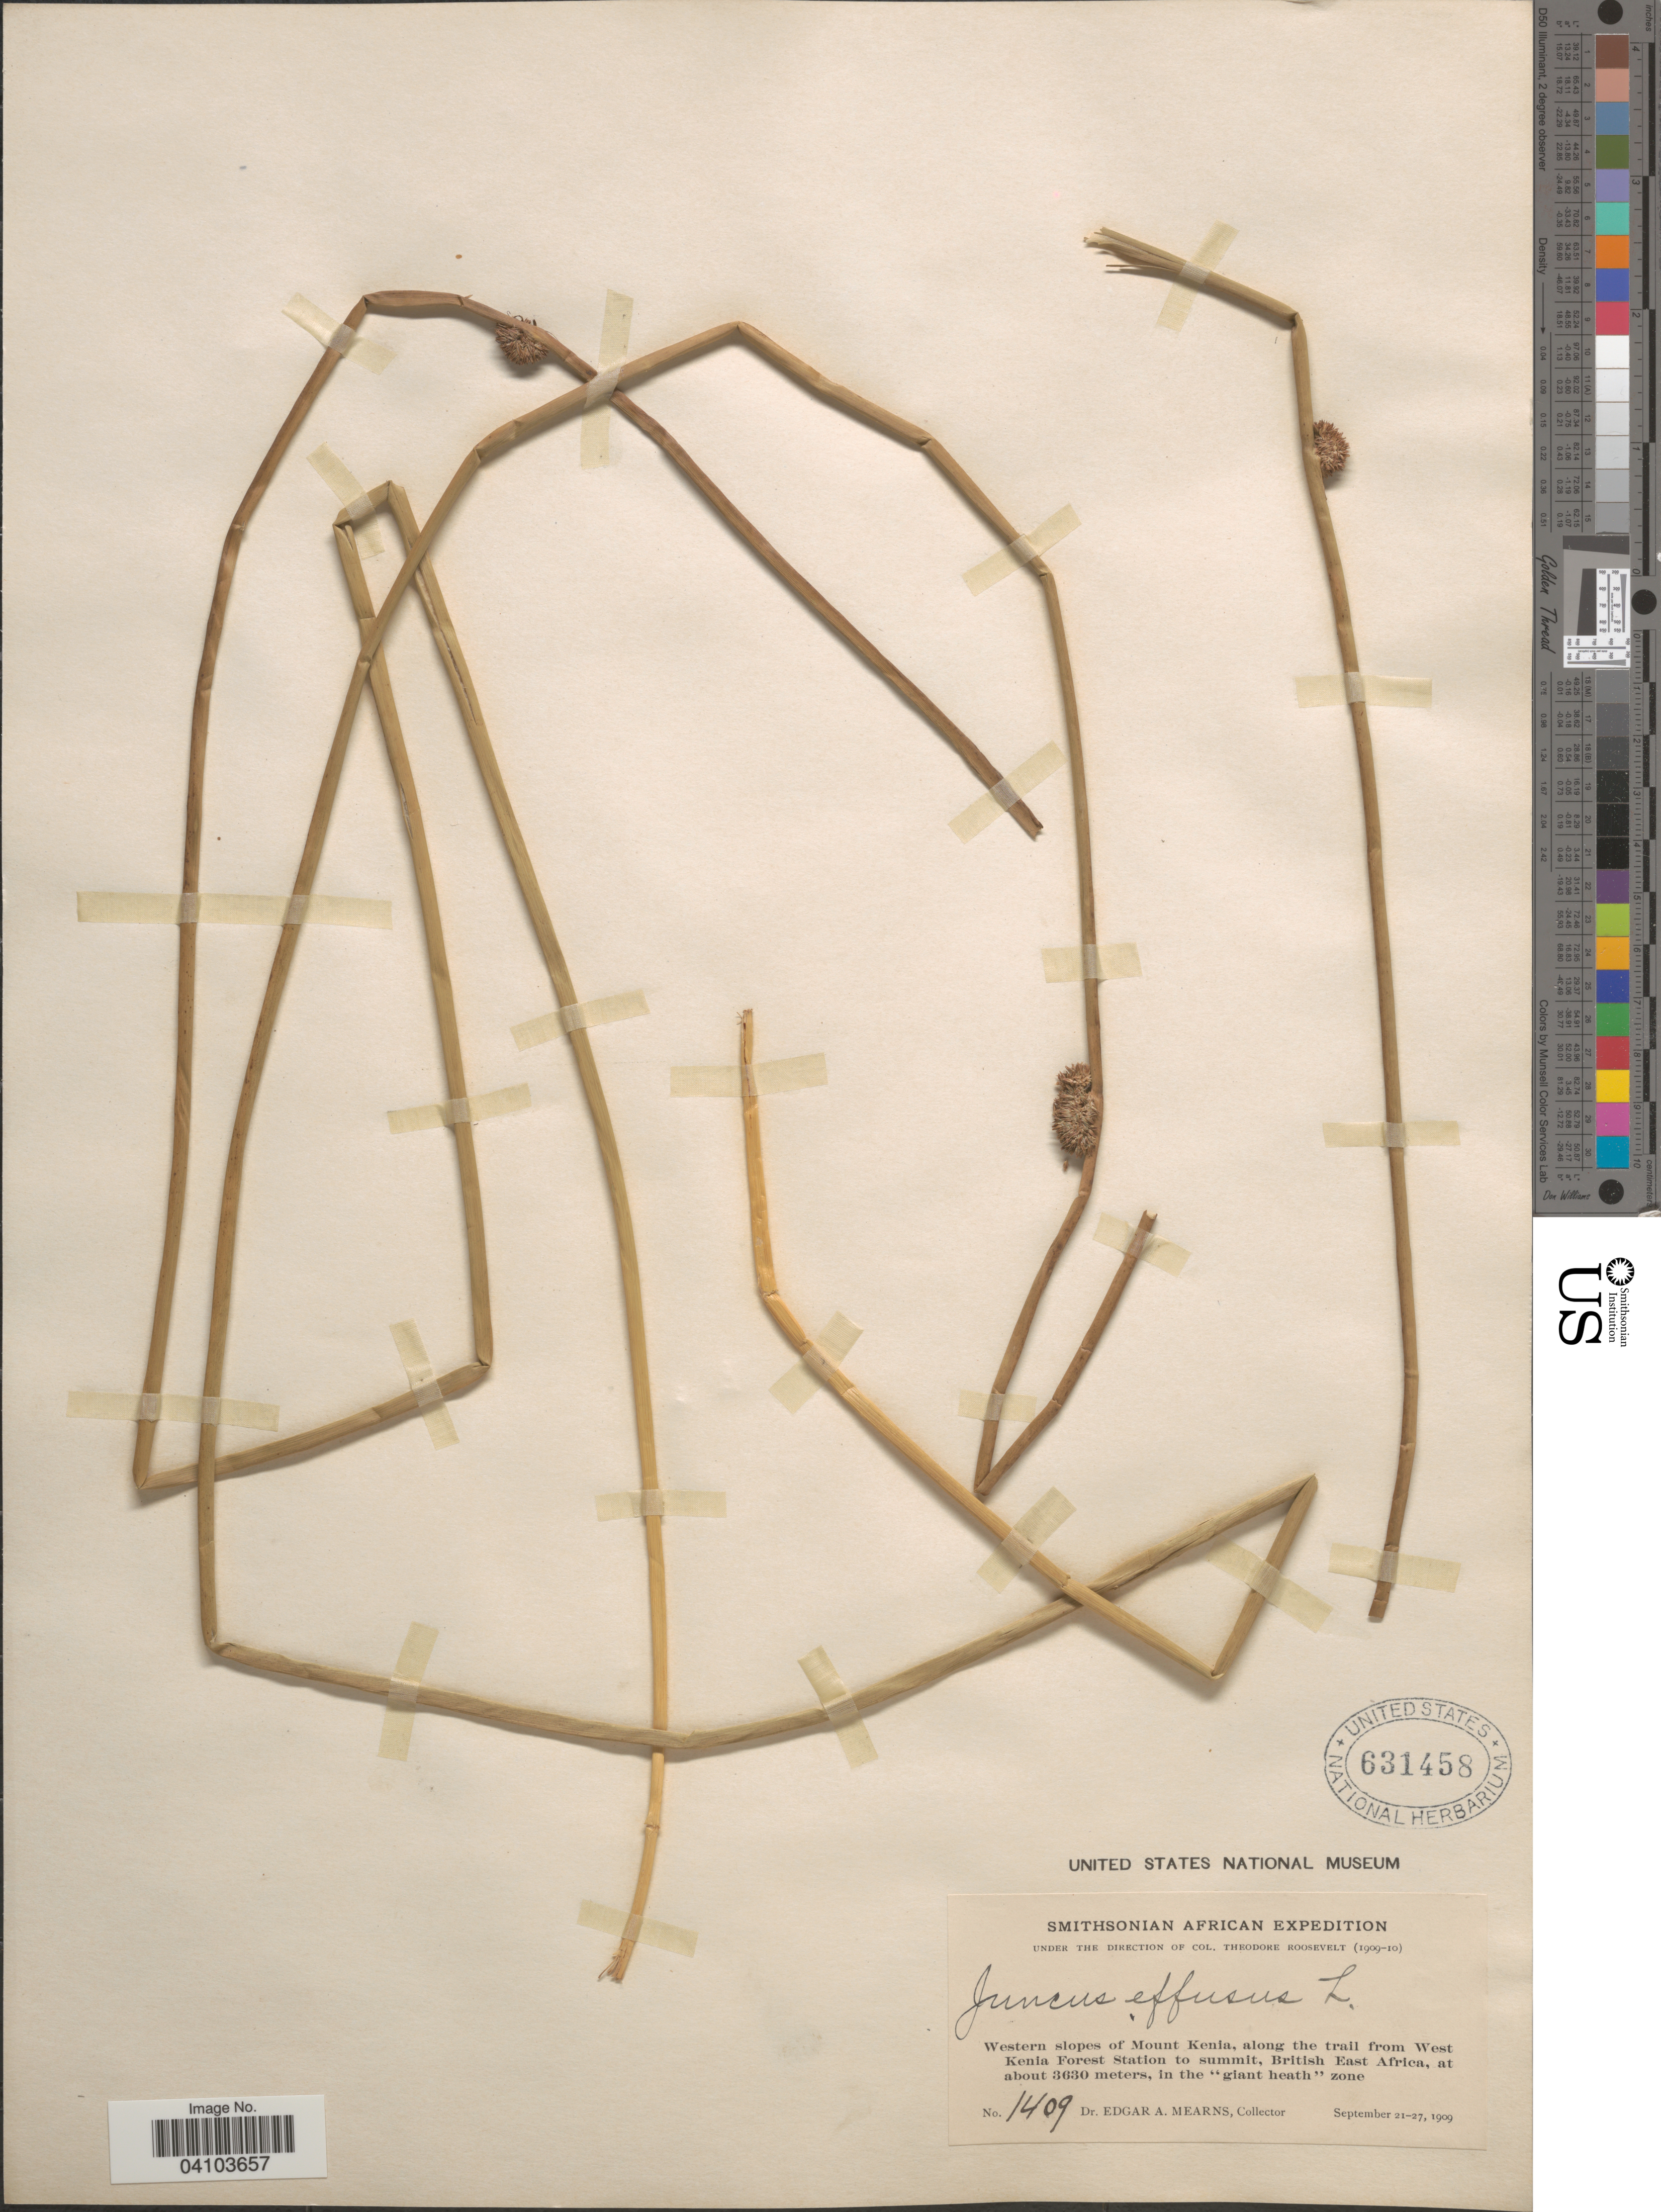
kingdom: Plantae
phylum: Tracheophyta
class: Liliopsida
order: Poales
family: Juncaceae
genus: Juncus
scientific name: Juncus effusus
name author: L.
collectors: E. A. Mearns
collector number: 1409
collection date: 1909-09-21/1909-09-27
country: Kenya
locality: Smithsonian African Expedition. Western slopes of Mount Kenia, along the trail from West Kenia Forest Station to summit, British East Africa.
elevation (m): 3630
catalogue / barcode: US 631458